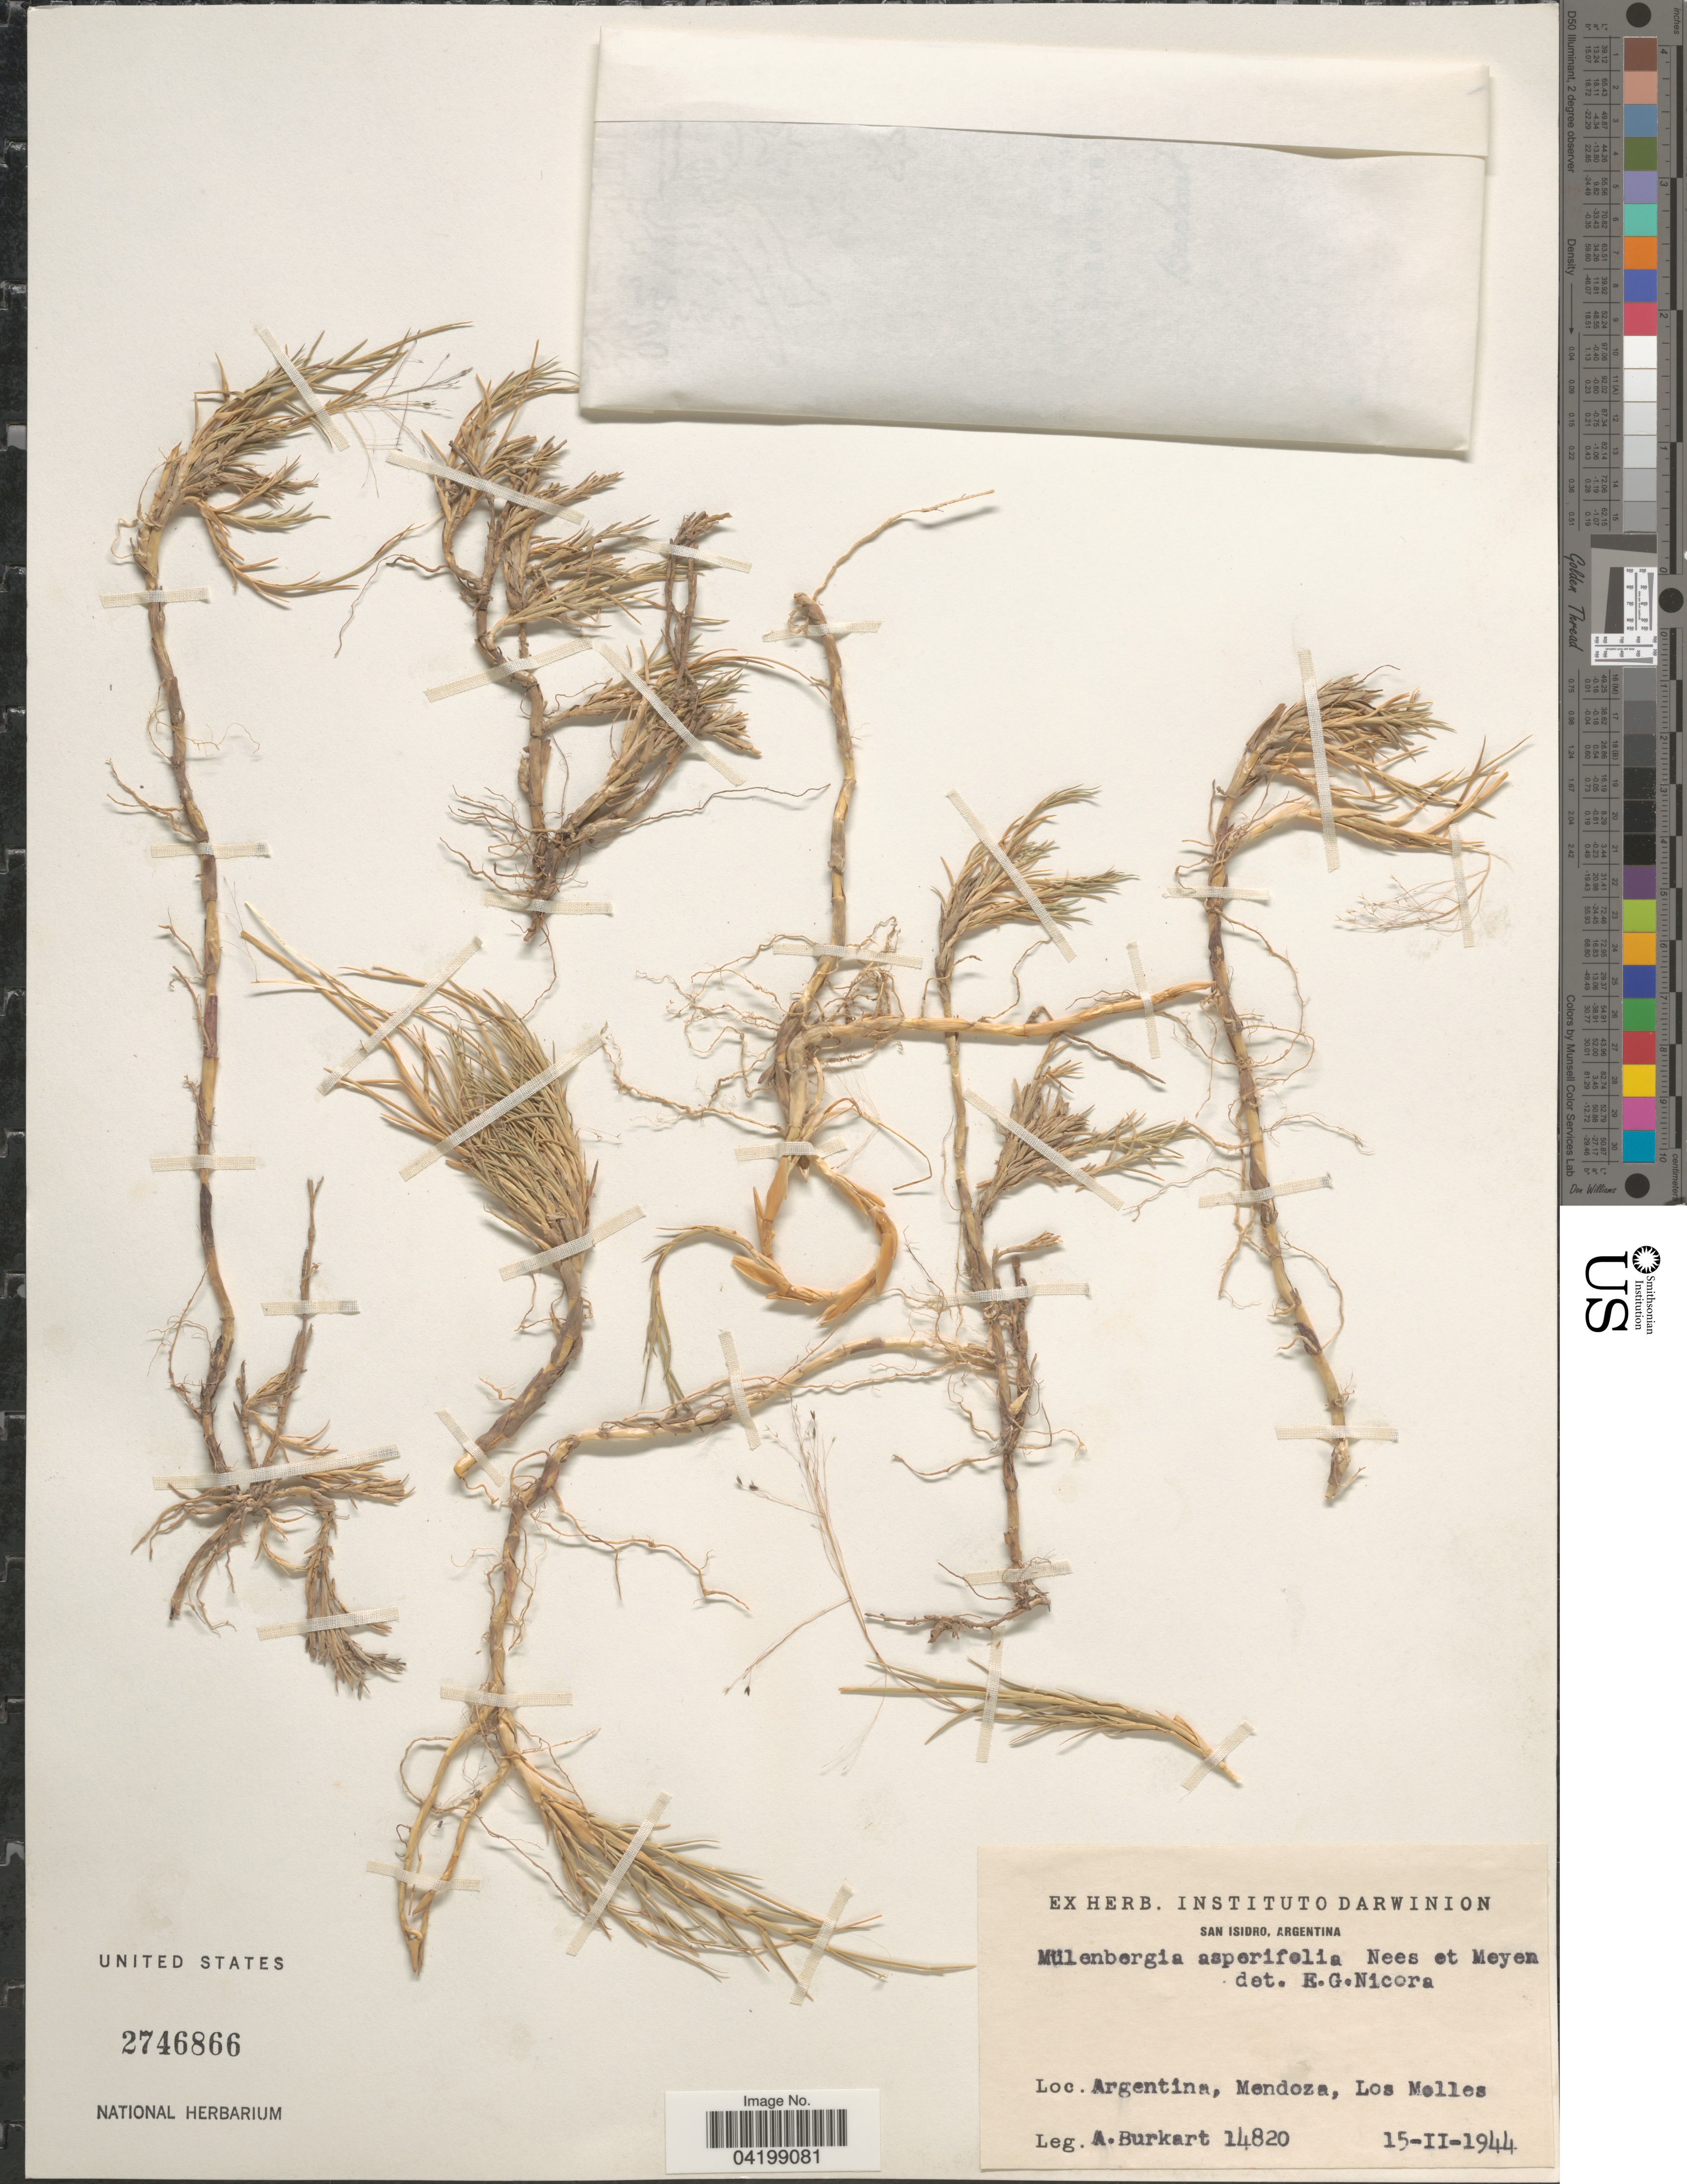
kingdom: Plantae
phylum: Tracheophyta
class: Liliopsida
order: Poales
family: Poaceae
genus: Muhlenbergia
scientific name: Muhlenbergia asperifolia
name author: (Nees & Meyen ex Trin.) Parodi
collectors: A. E. Burkart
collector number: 14820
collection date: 1944-02-15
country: Argentina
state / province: Mendoza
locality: Los Molles.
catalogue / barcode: US 2746866